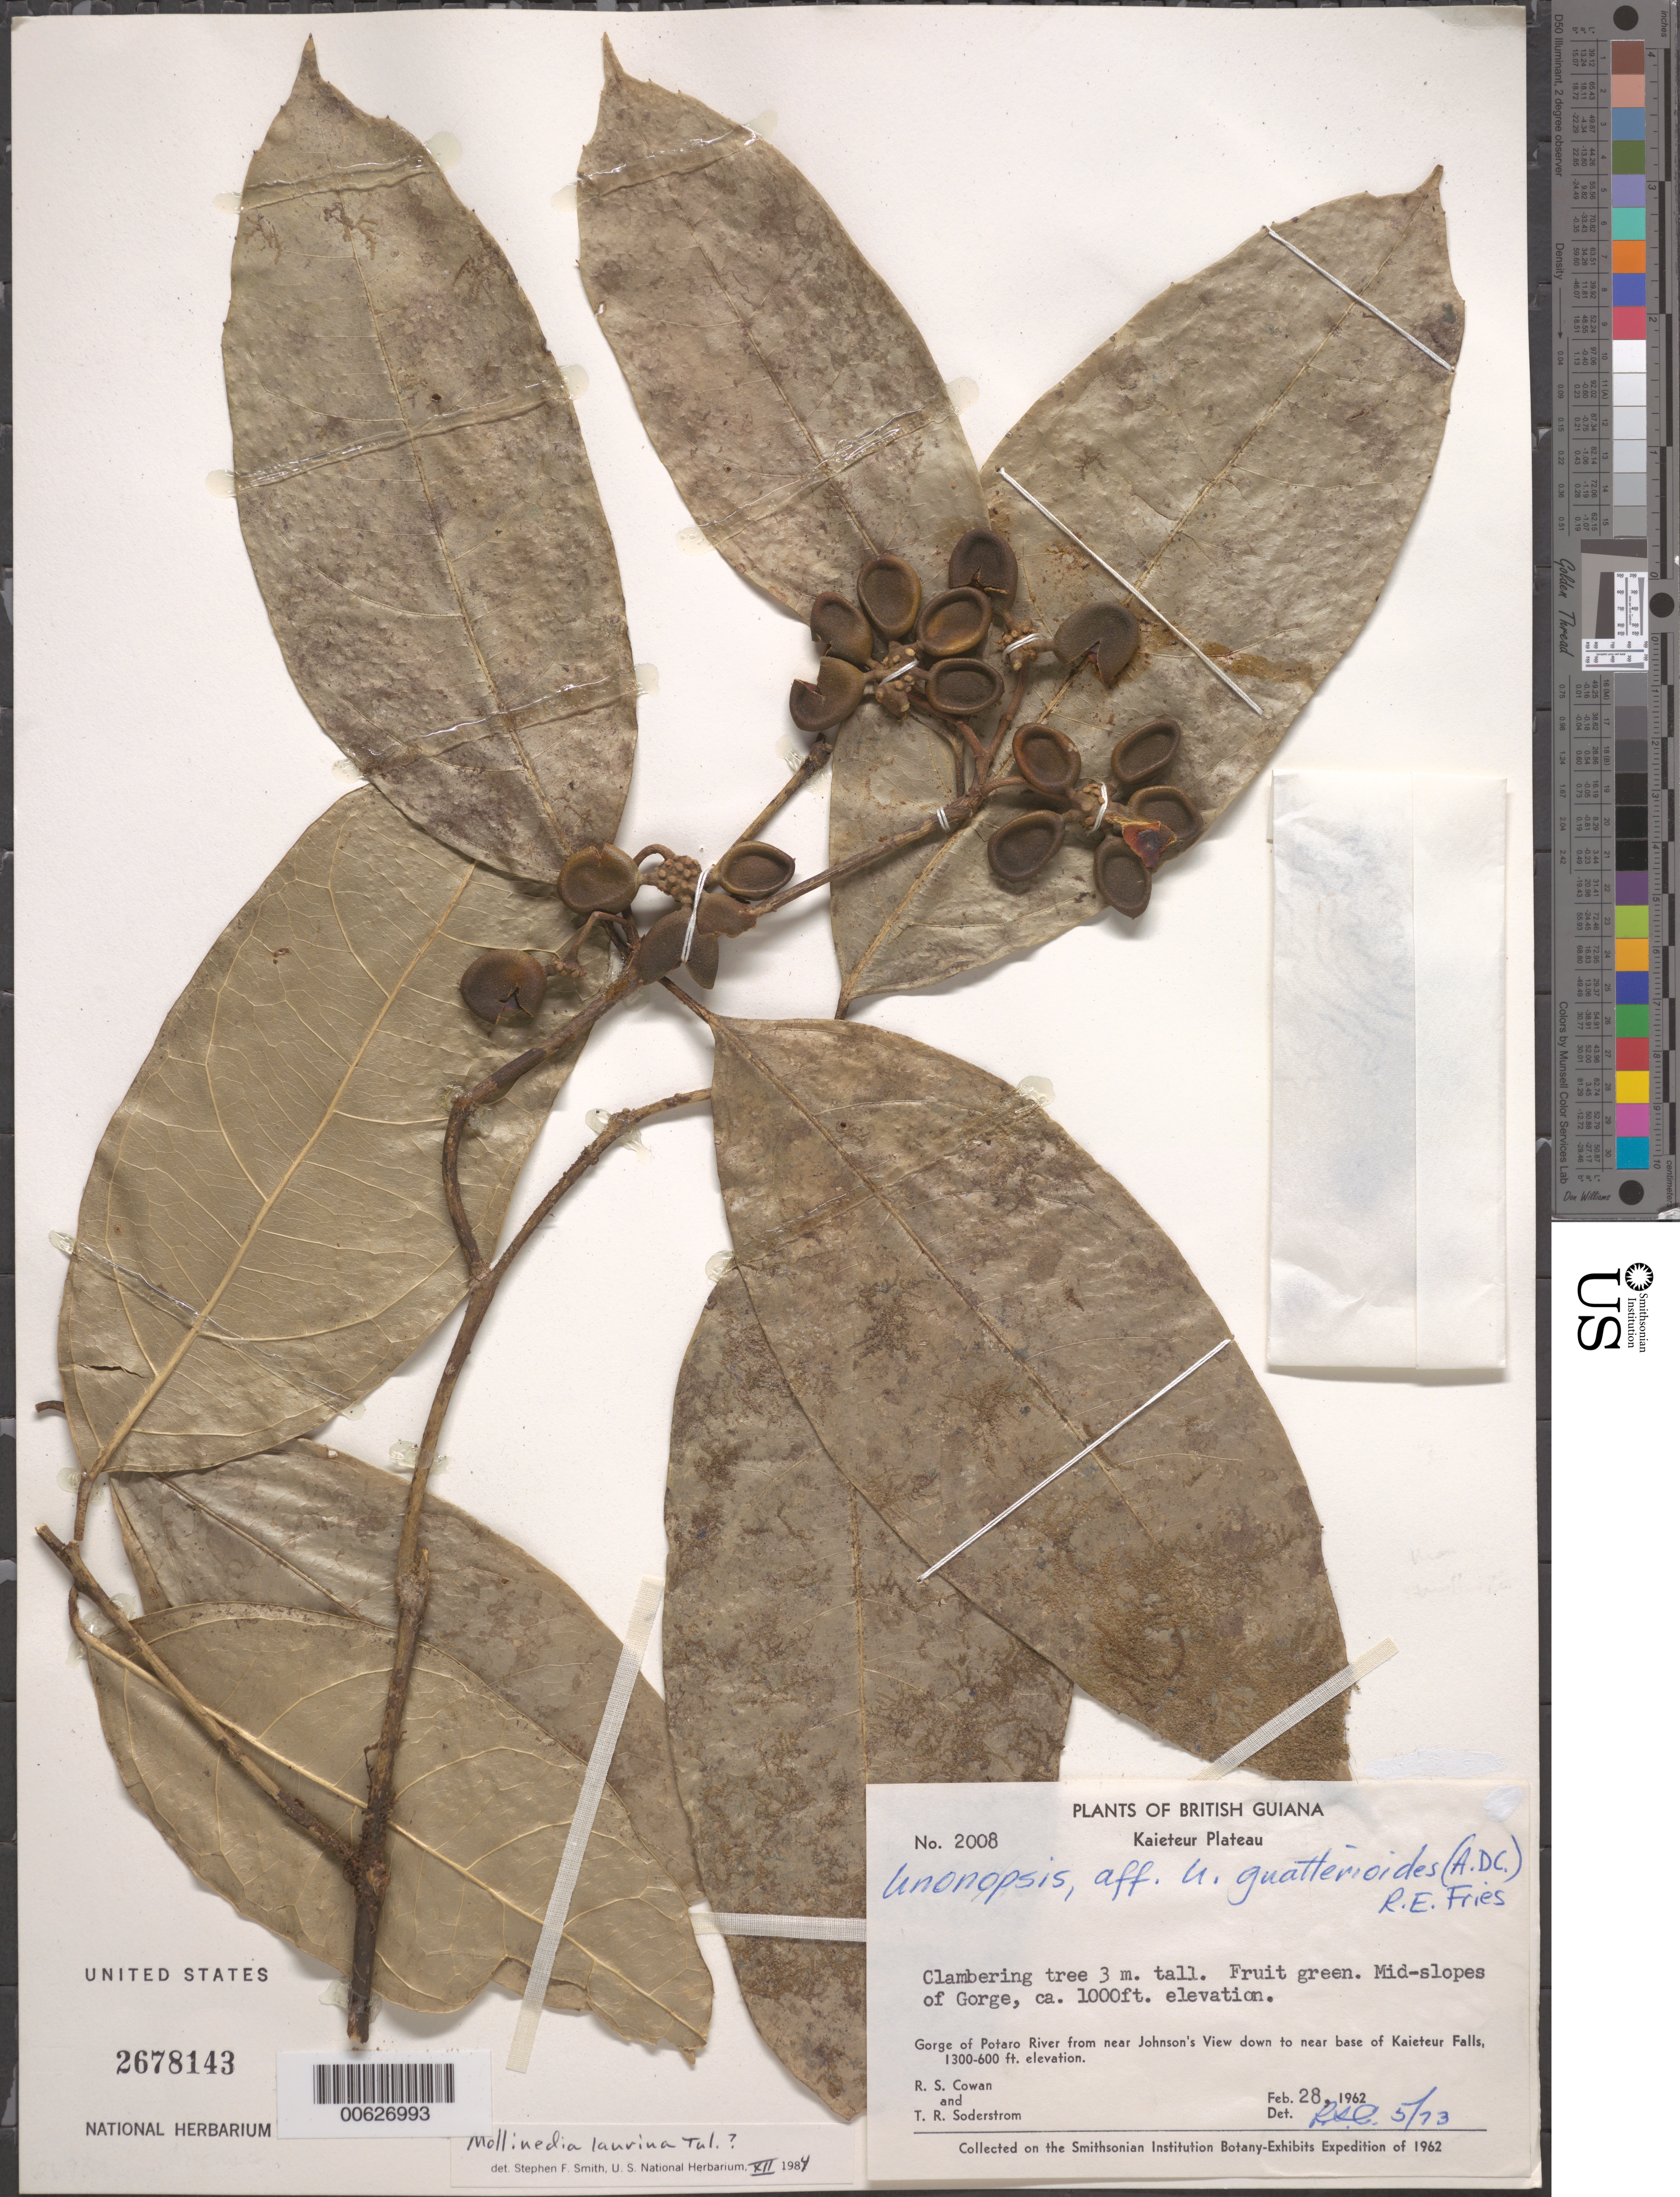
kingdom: Plantae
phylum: Tracheophyta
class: Magnoliopsida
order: Laurales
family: Monimiaceae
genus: Mollinedia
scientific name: Mollinedia laurina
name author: Tul.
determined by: Smith, Stephen F., (US), NMNH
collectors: R. S. Cowan & T. R. Soderstrom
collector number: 2008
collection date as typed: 28-Feb-62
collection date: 1962-02-28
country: Guyana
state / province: Potaro-Siparuni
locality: Kaieteur Plateau, Potaro R. gorge, from near Johnson's view down to near base of Falls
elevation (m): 183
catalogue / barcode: US 2678143